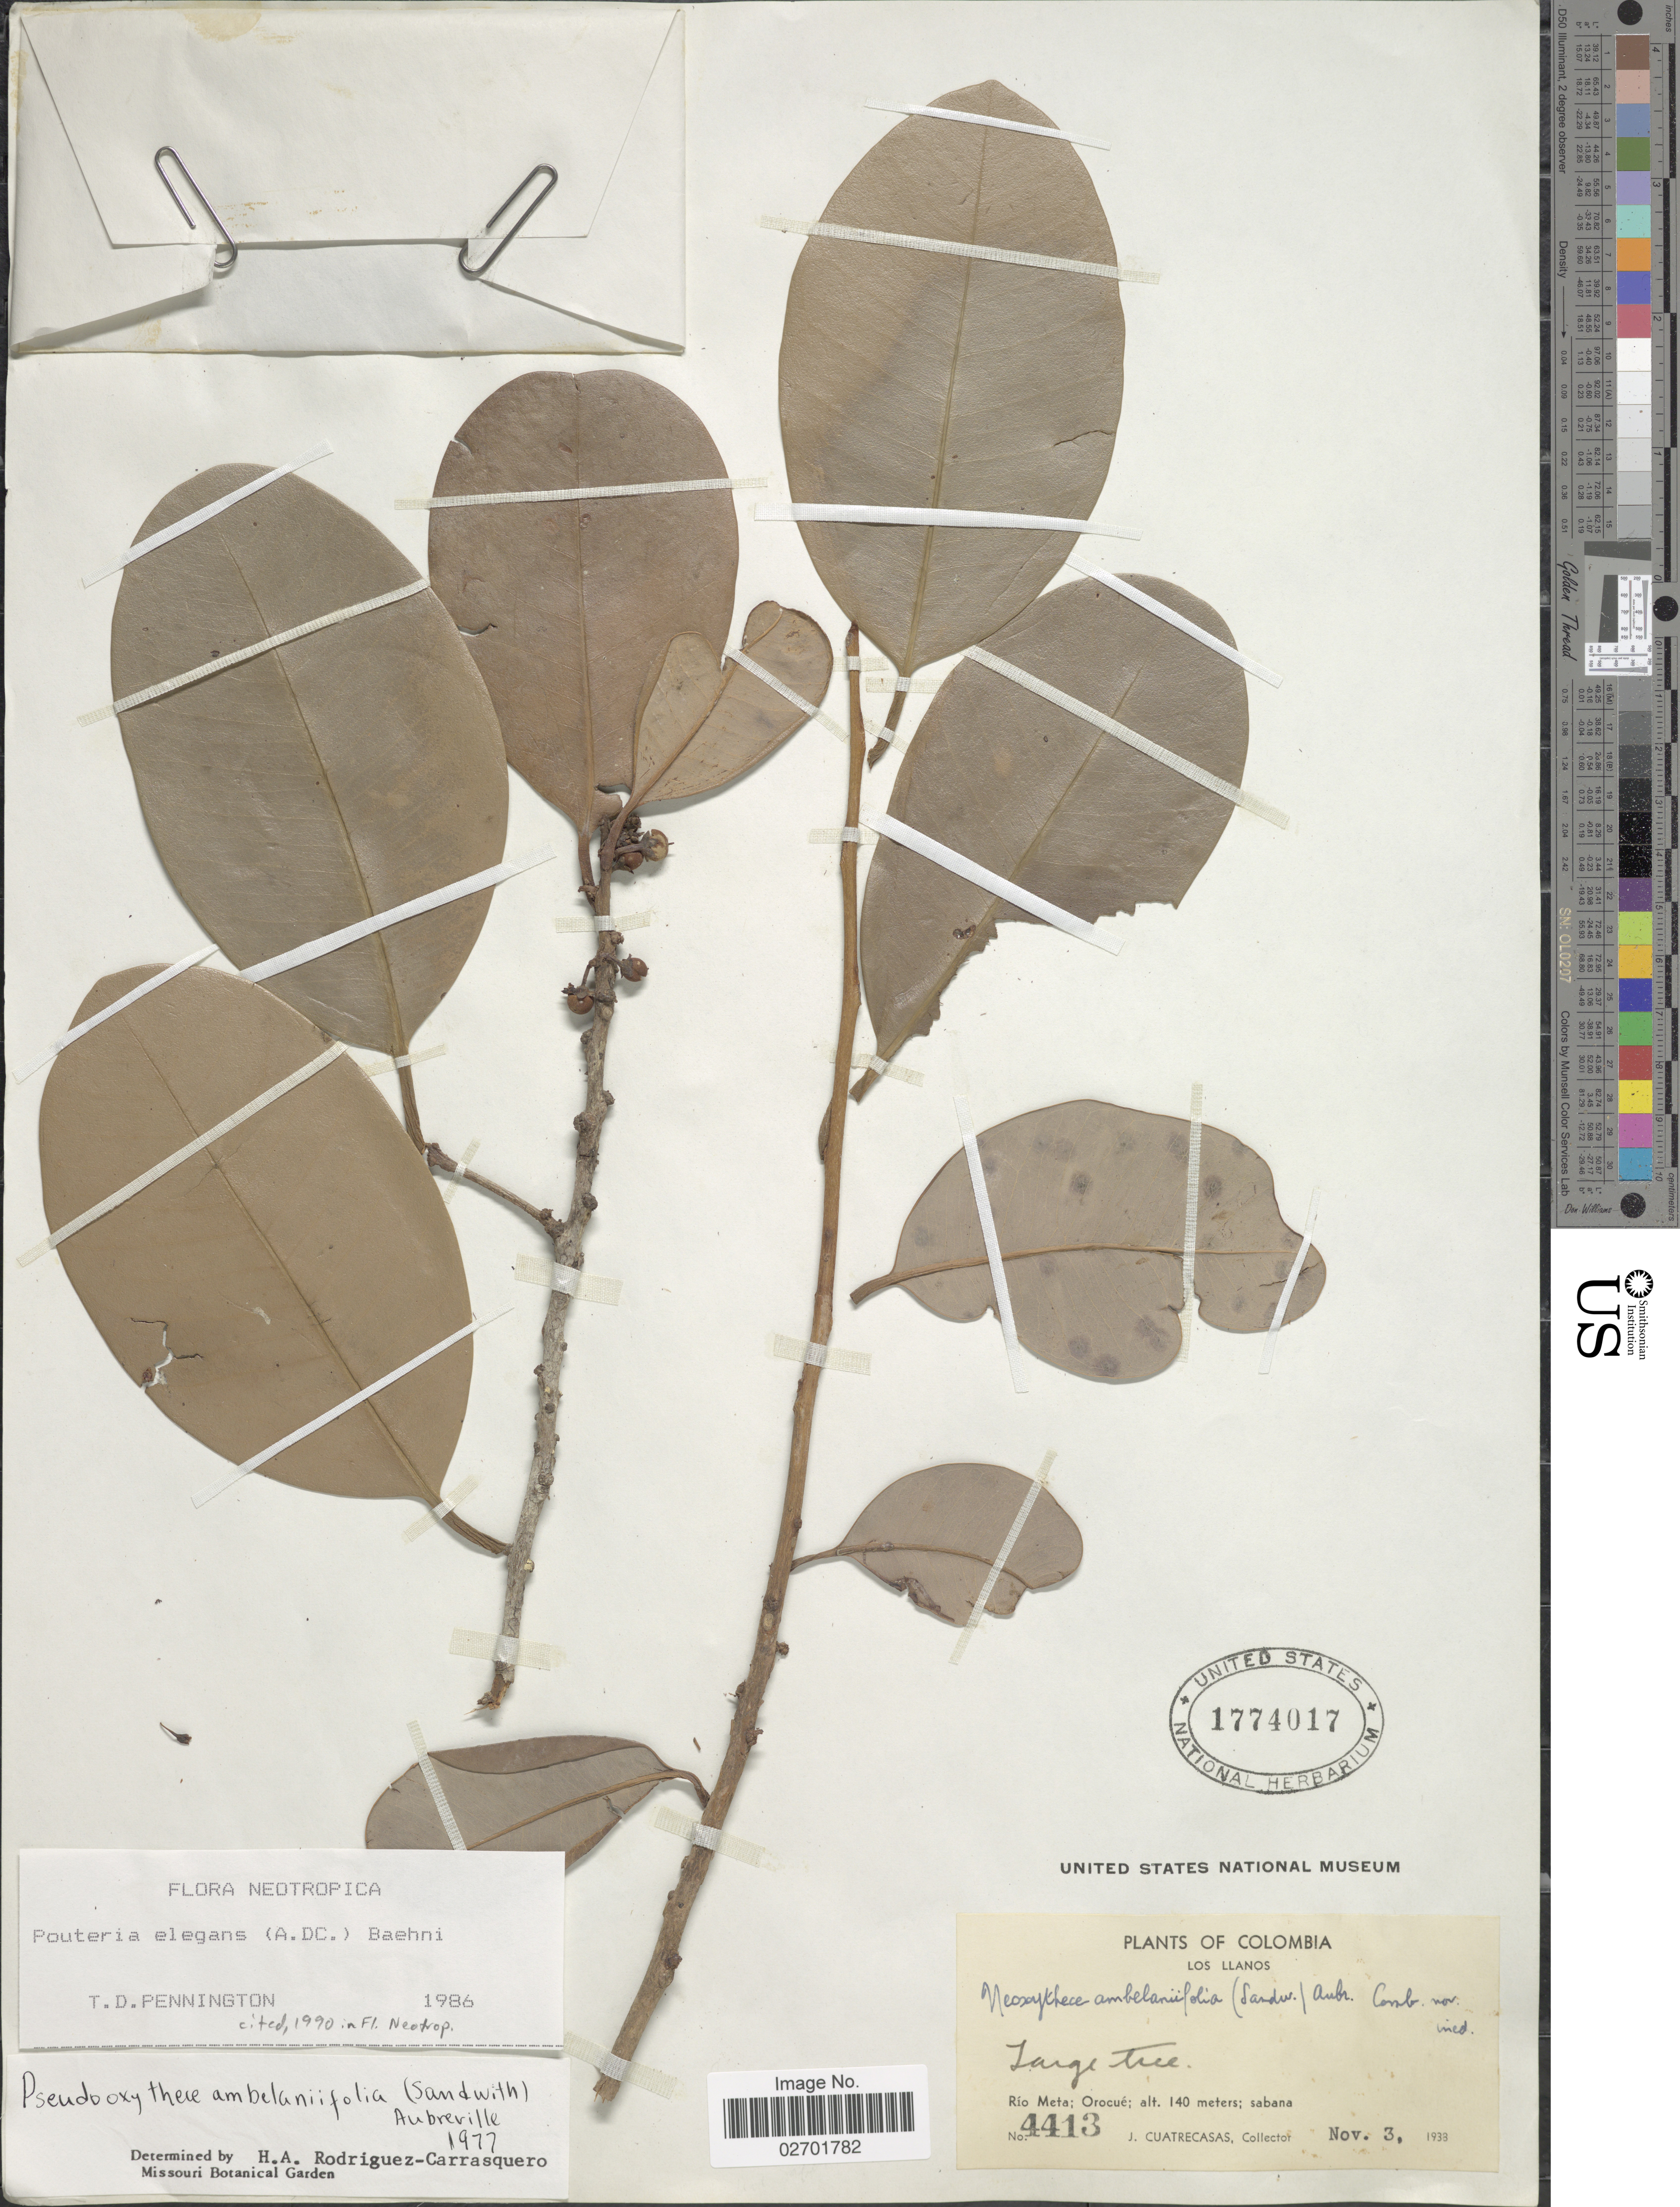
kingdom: Plantae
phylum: Tracheophyta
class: Magnoliopsida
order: Ericales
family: Sapotaceae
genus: Pouteria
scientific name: Pouteria elegans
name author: (A. DC.) Baehni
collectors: J. Cuatrecasas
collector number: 4413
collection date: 1933-11-03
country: Colombia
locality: Los Llanos, Rio Meta, Orocue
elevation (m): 140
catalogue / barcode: US 1774017